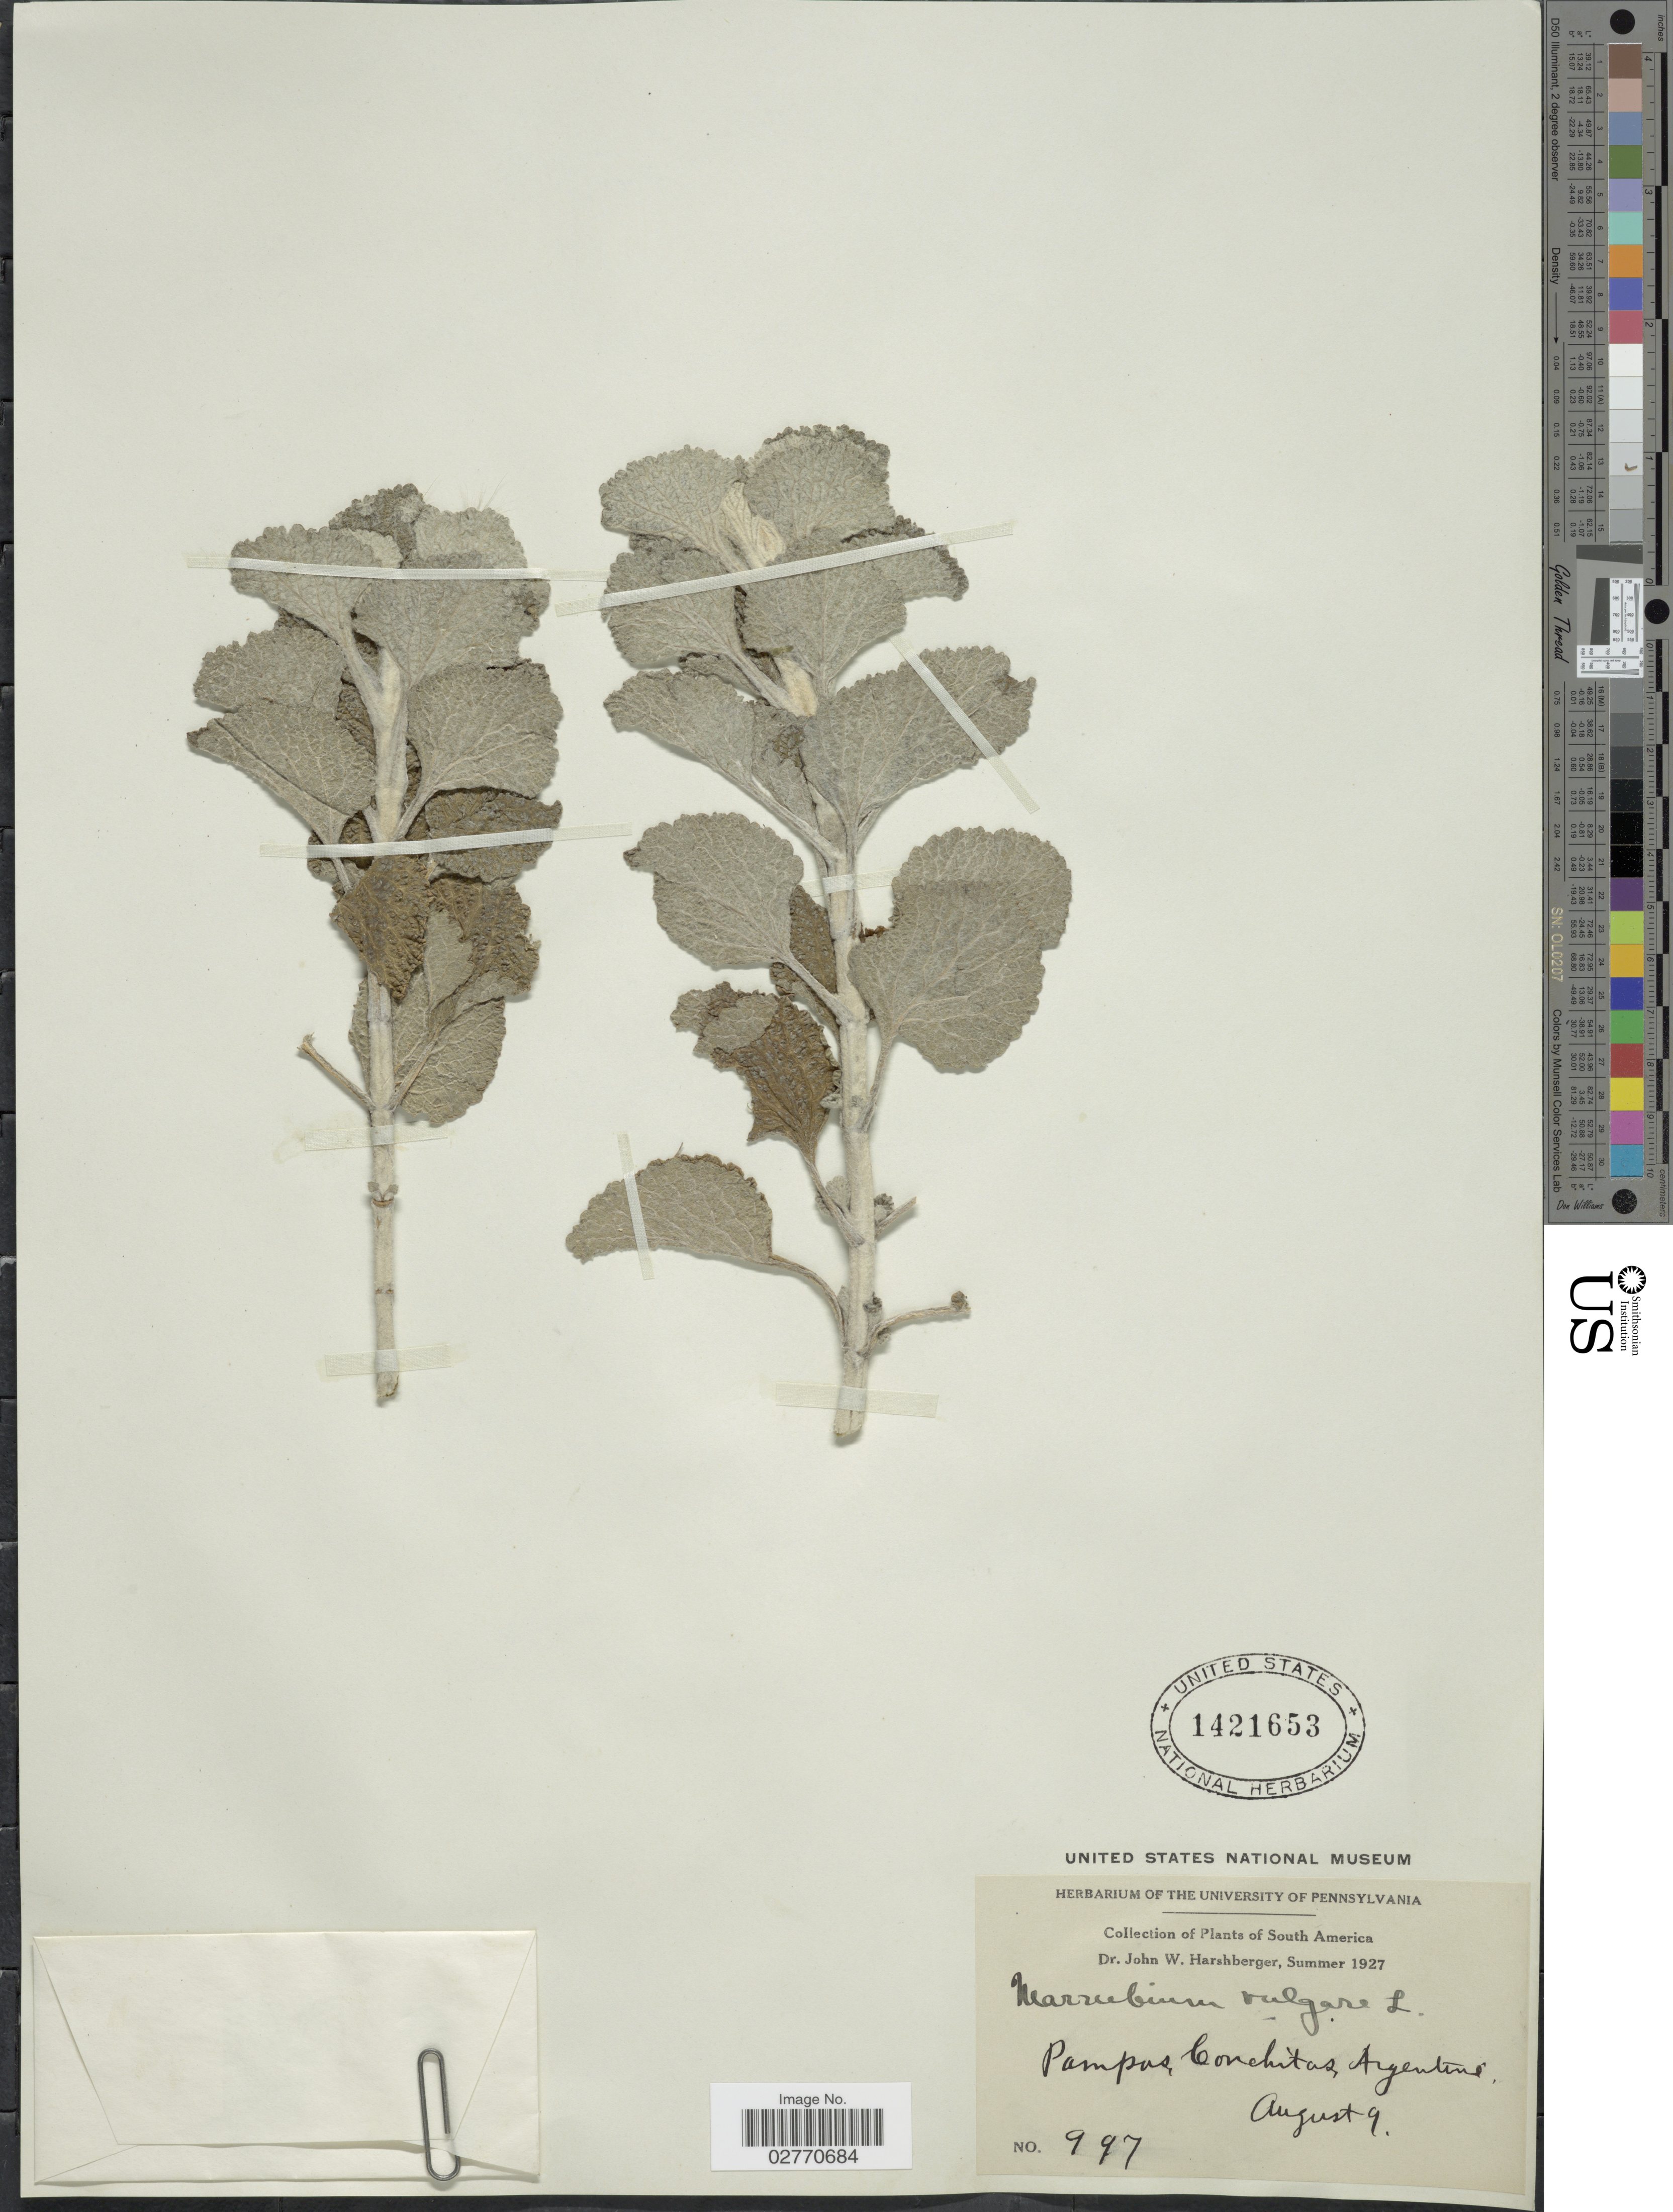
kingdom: Plantae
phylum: Tracheophyta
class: Magnoliopsida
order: Lamiales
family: Lamiaceae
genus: Marrubium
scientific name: Marrubium vulgare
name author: L.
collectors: J. W. Harshberger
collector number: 997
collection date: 1927-08-09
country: Argentina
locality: Pampas, Conchitas.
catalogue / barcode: US 1421653